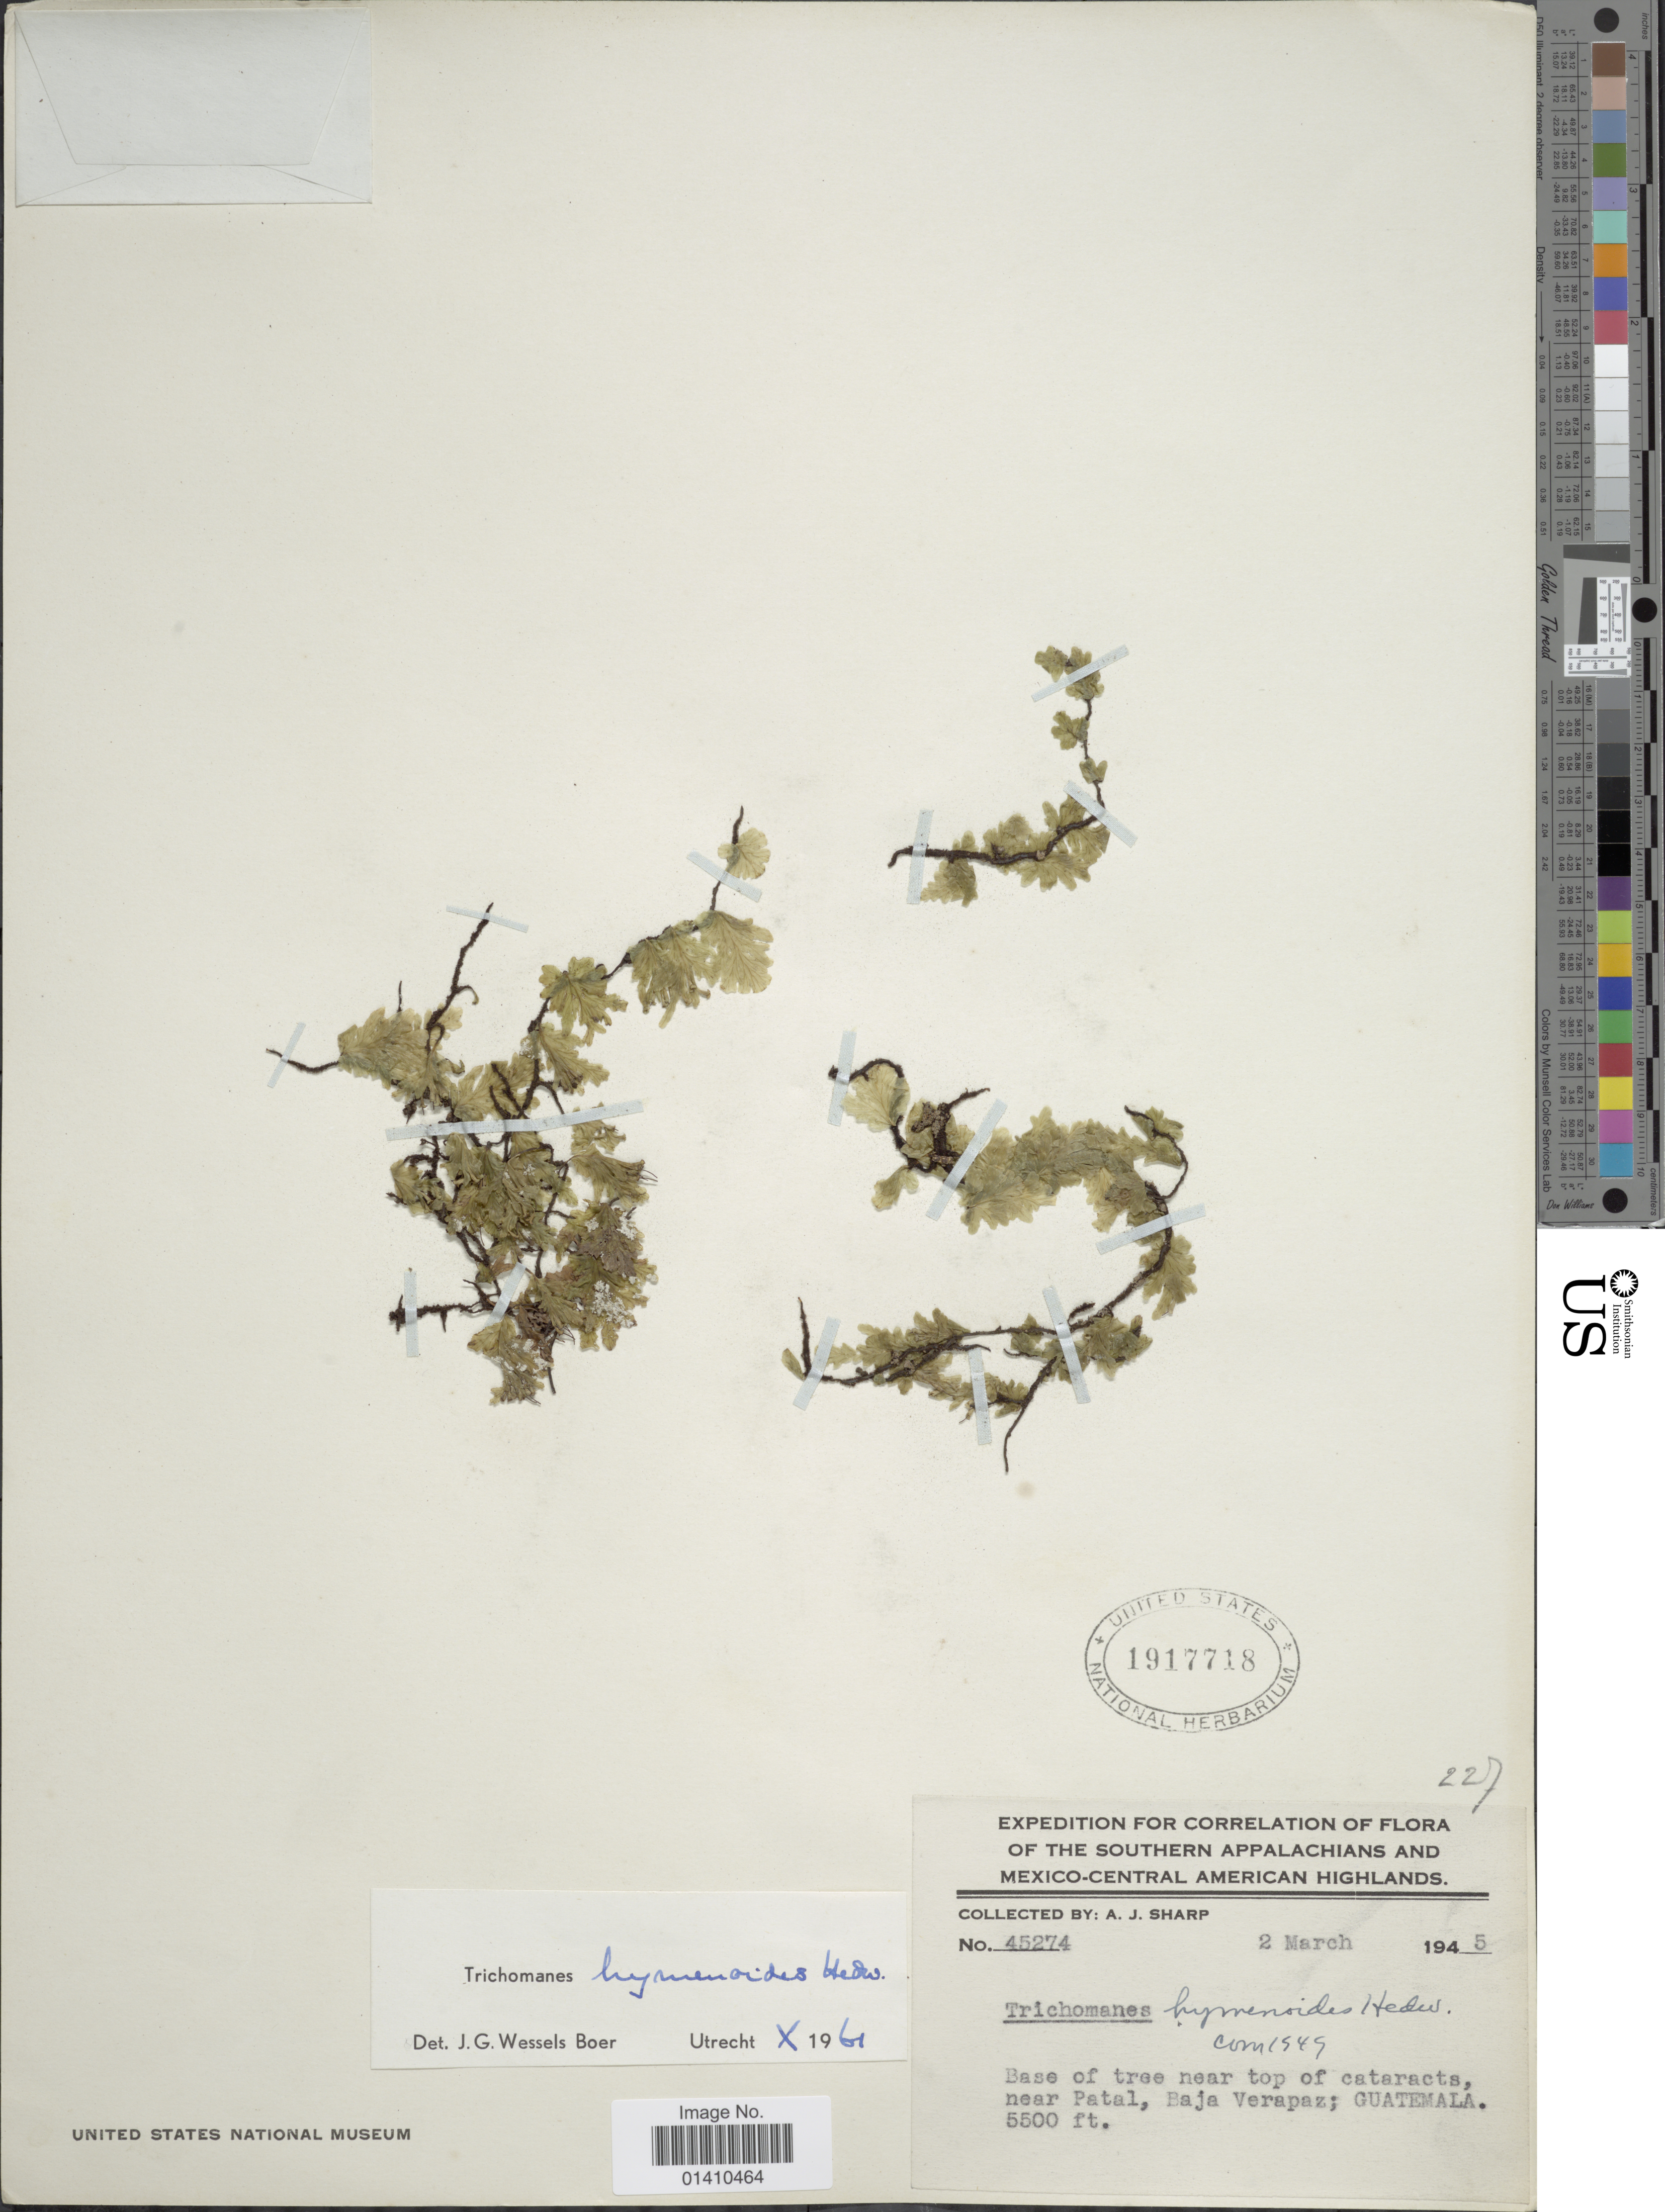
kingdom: Plantae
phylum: Tracheophyta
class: Polypodiopsida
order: Hymenophyllales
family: Hymenophyllaceae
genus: Didymoglossum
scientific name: Didymoglossum hymenoides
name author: (Hedw.) Copel.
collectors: A. J. Sharp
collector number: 45274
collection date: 1945-03-02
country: Guatemala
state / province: Guatemala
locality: Base of tree near top of cataracts, near Patal, Baja Verpaz. Southern Appalachians, Highlands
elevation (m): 1676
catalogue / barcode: US 1917718